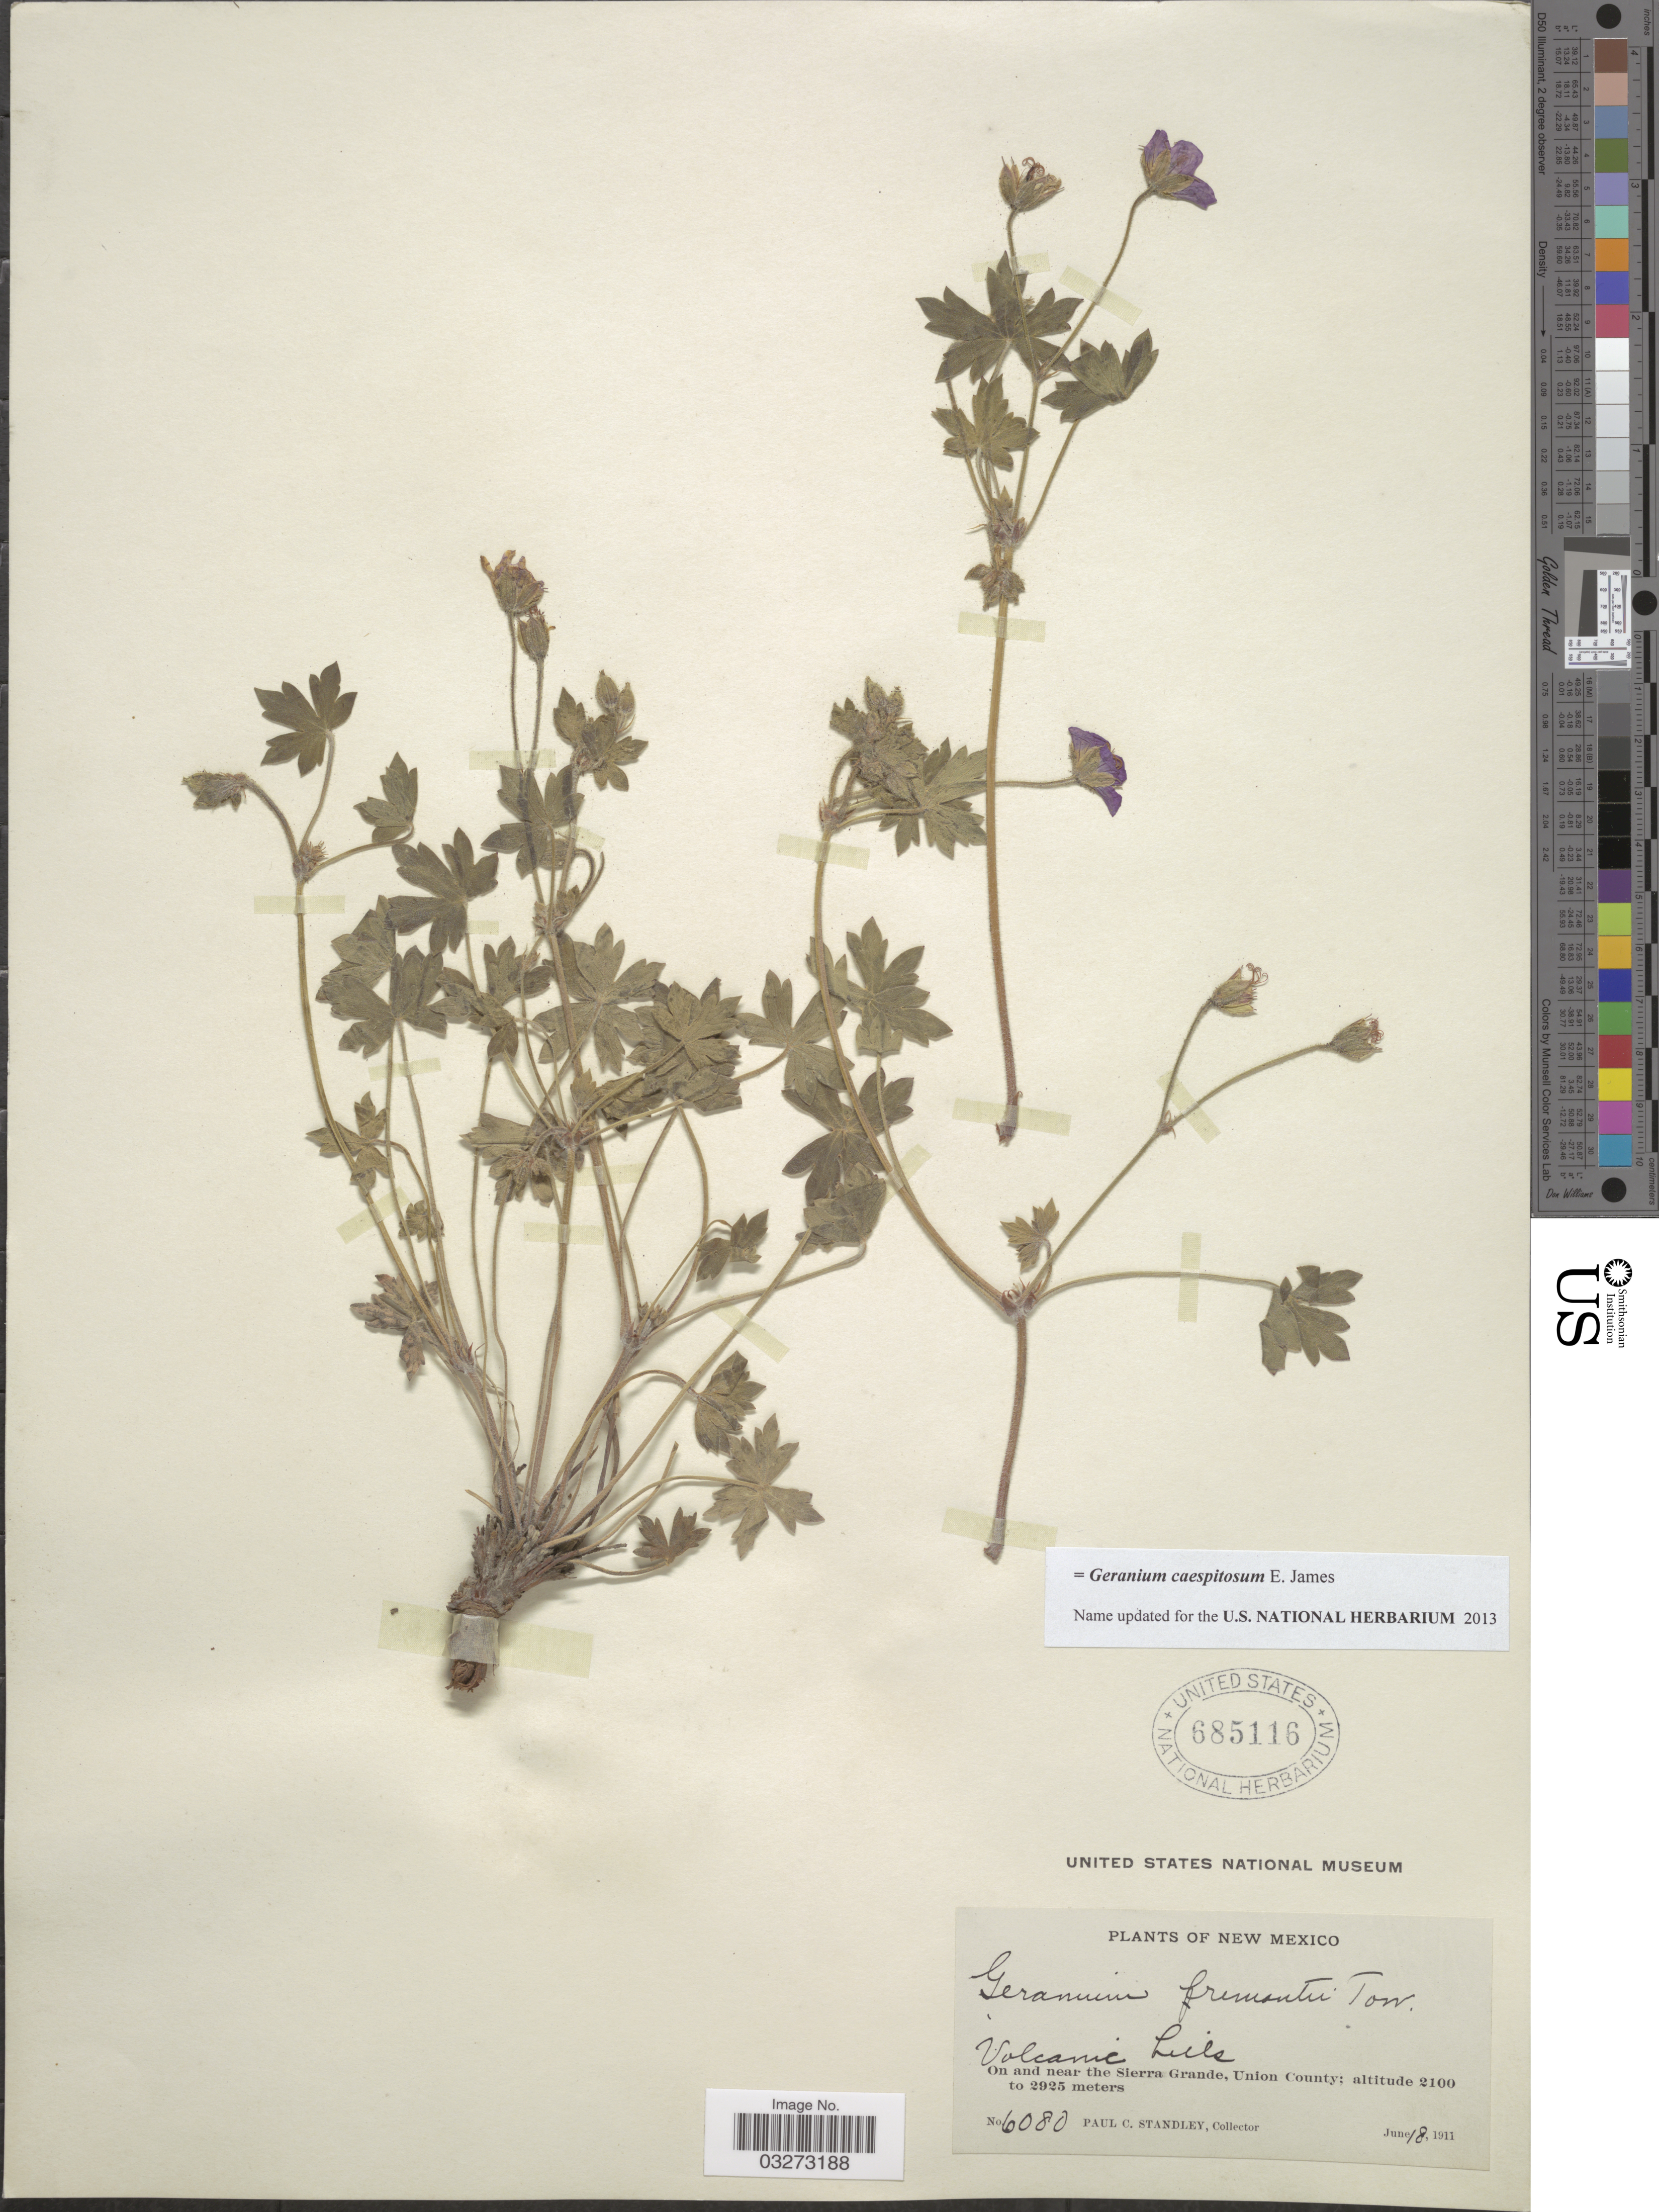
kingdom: Plantae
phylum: Tracheophyta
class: Magnoliopsida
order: Geraniales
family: Geraniaceae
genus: Geranium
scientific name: Geranium caespitosum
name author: E. James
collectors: P. C. Standley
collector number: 6080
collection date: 1911-06-18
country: United States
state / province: New Mexico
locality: Volcanic hills, On and near the Sierra Grande, Union County.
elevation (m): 2100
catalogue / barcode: US 685116